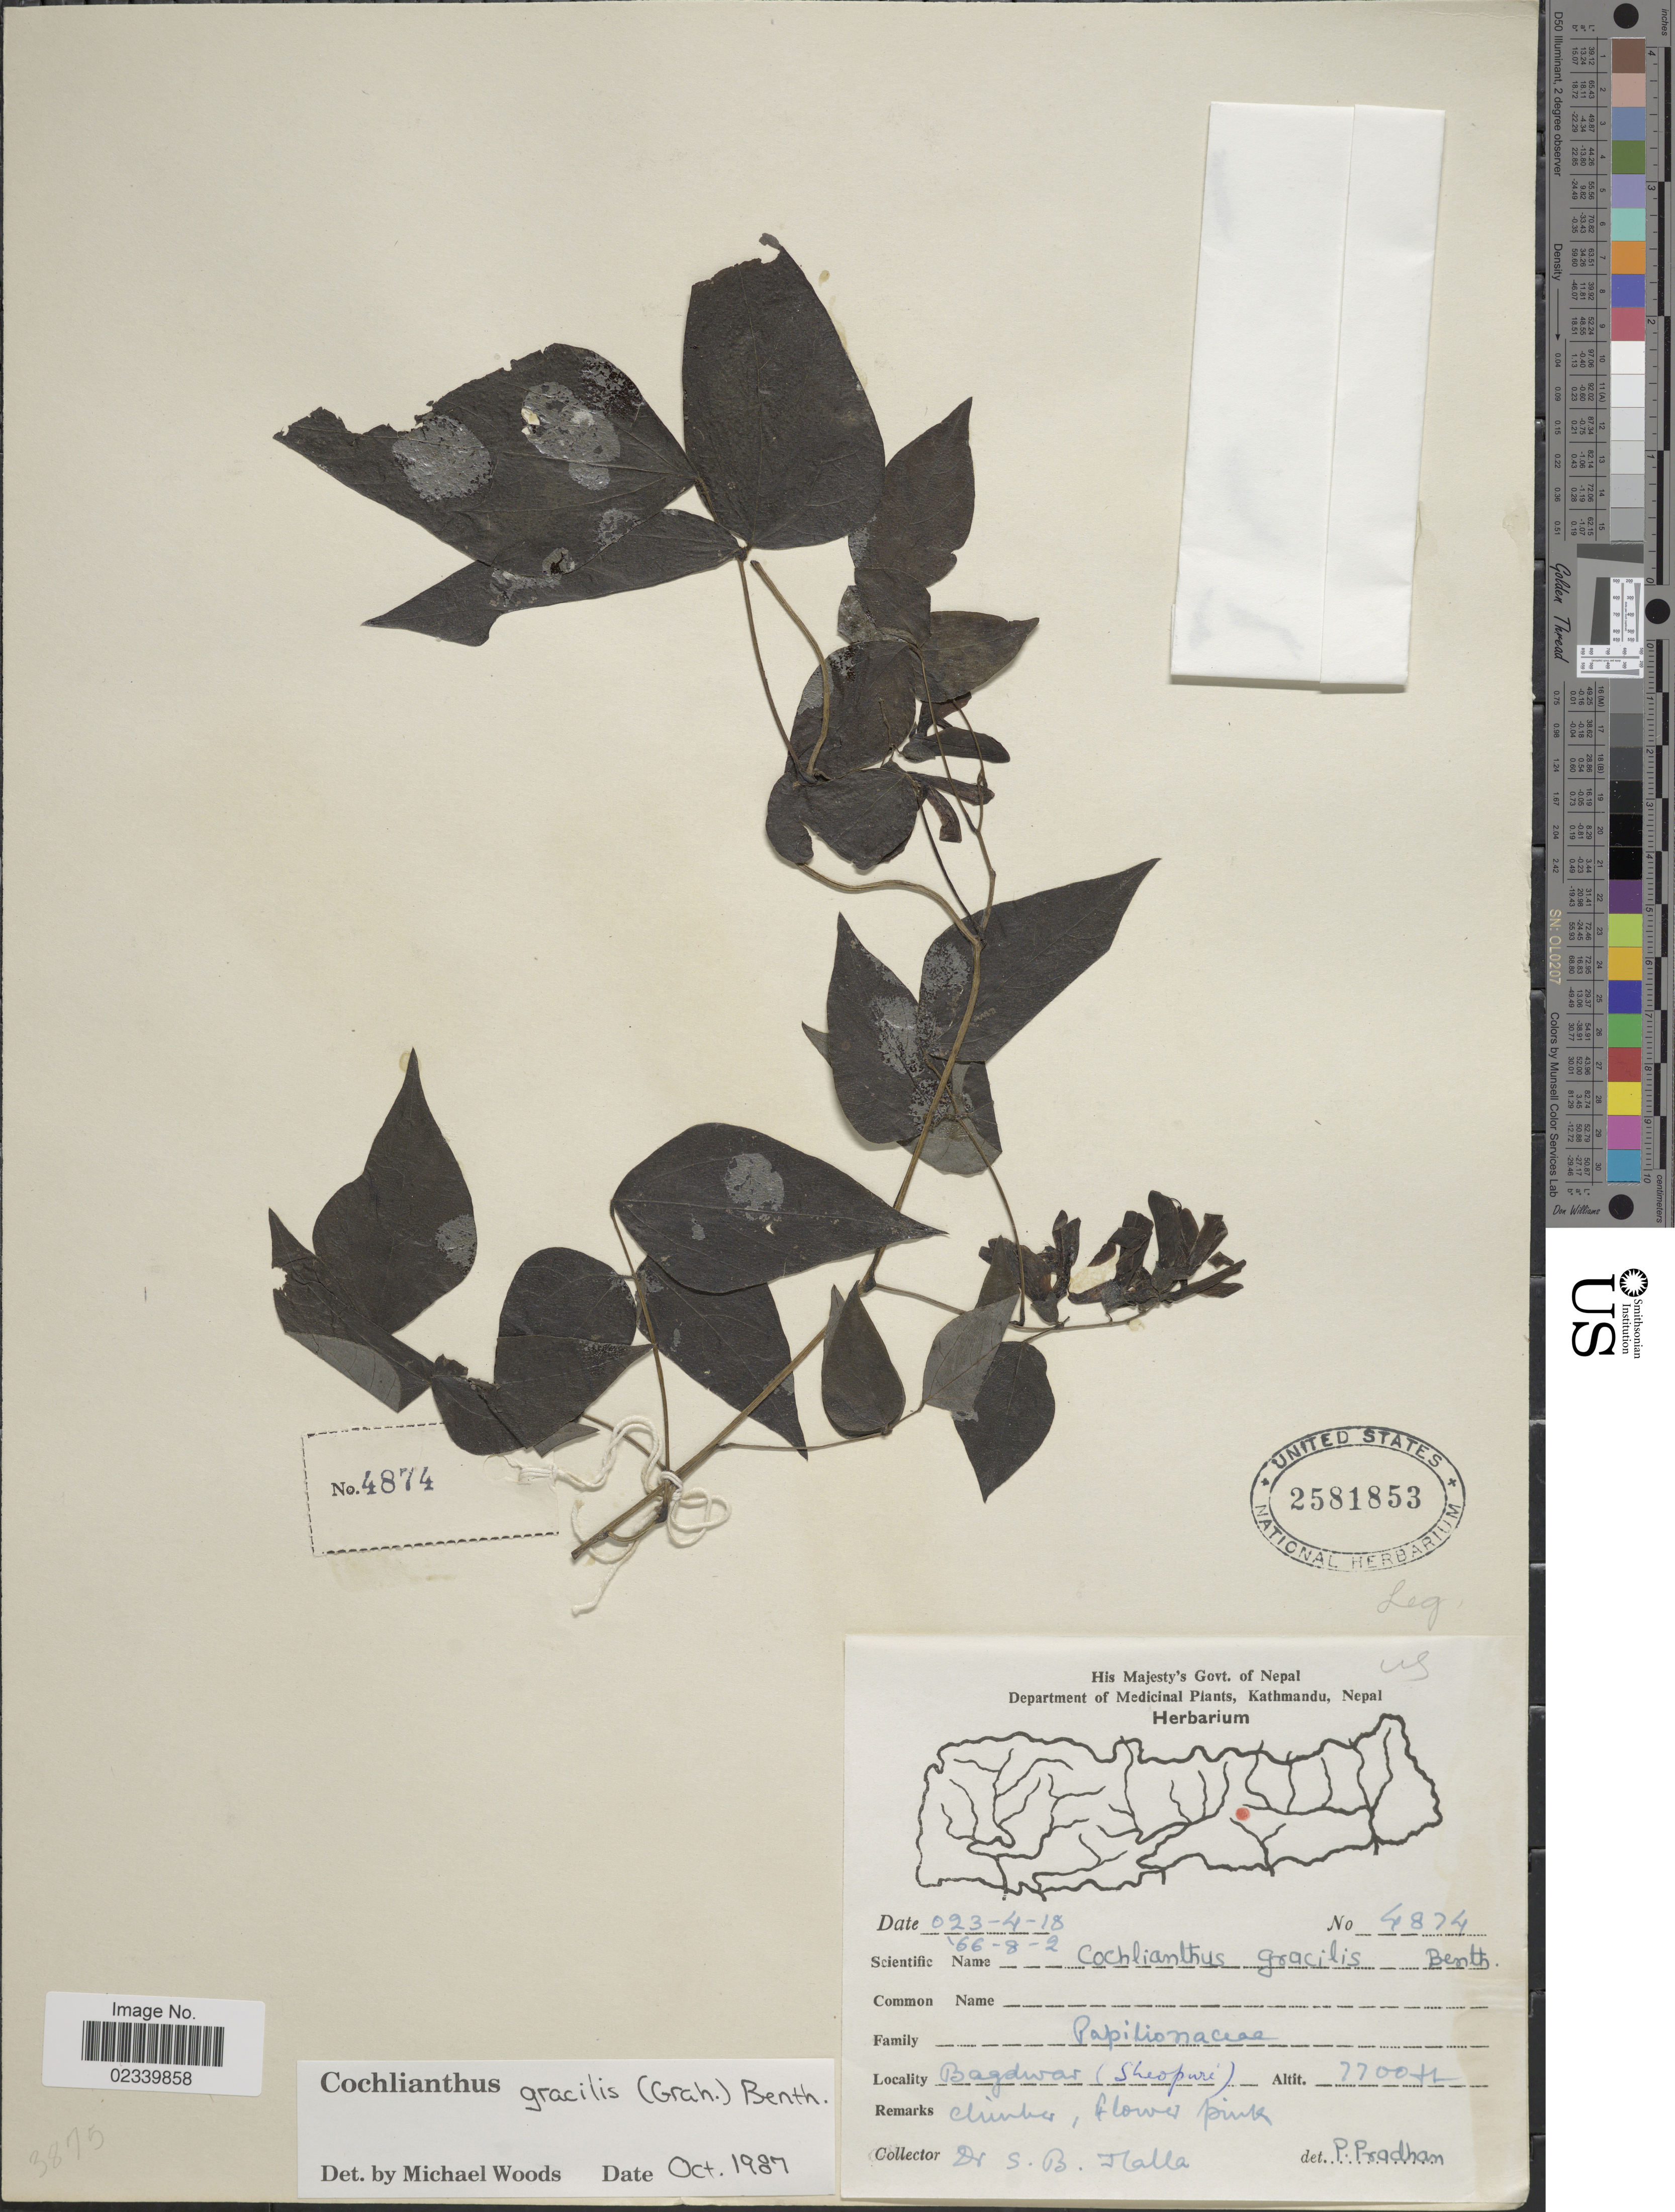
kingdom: Plantae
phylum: Tracheophyta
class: Magnoliopsida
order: Fabales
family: Fabaceae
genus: Cochlianthus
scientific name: Cochlianthus gracilis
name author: Benth.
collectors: S. Malla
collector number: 4874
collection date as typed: Transcribed d/m/y: 2/8/66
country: Nepal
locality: Bagdwar (Sheopuri).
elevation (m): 2347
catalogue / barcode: US 2581853